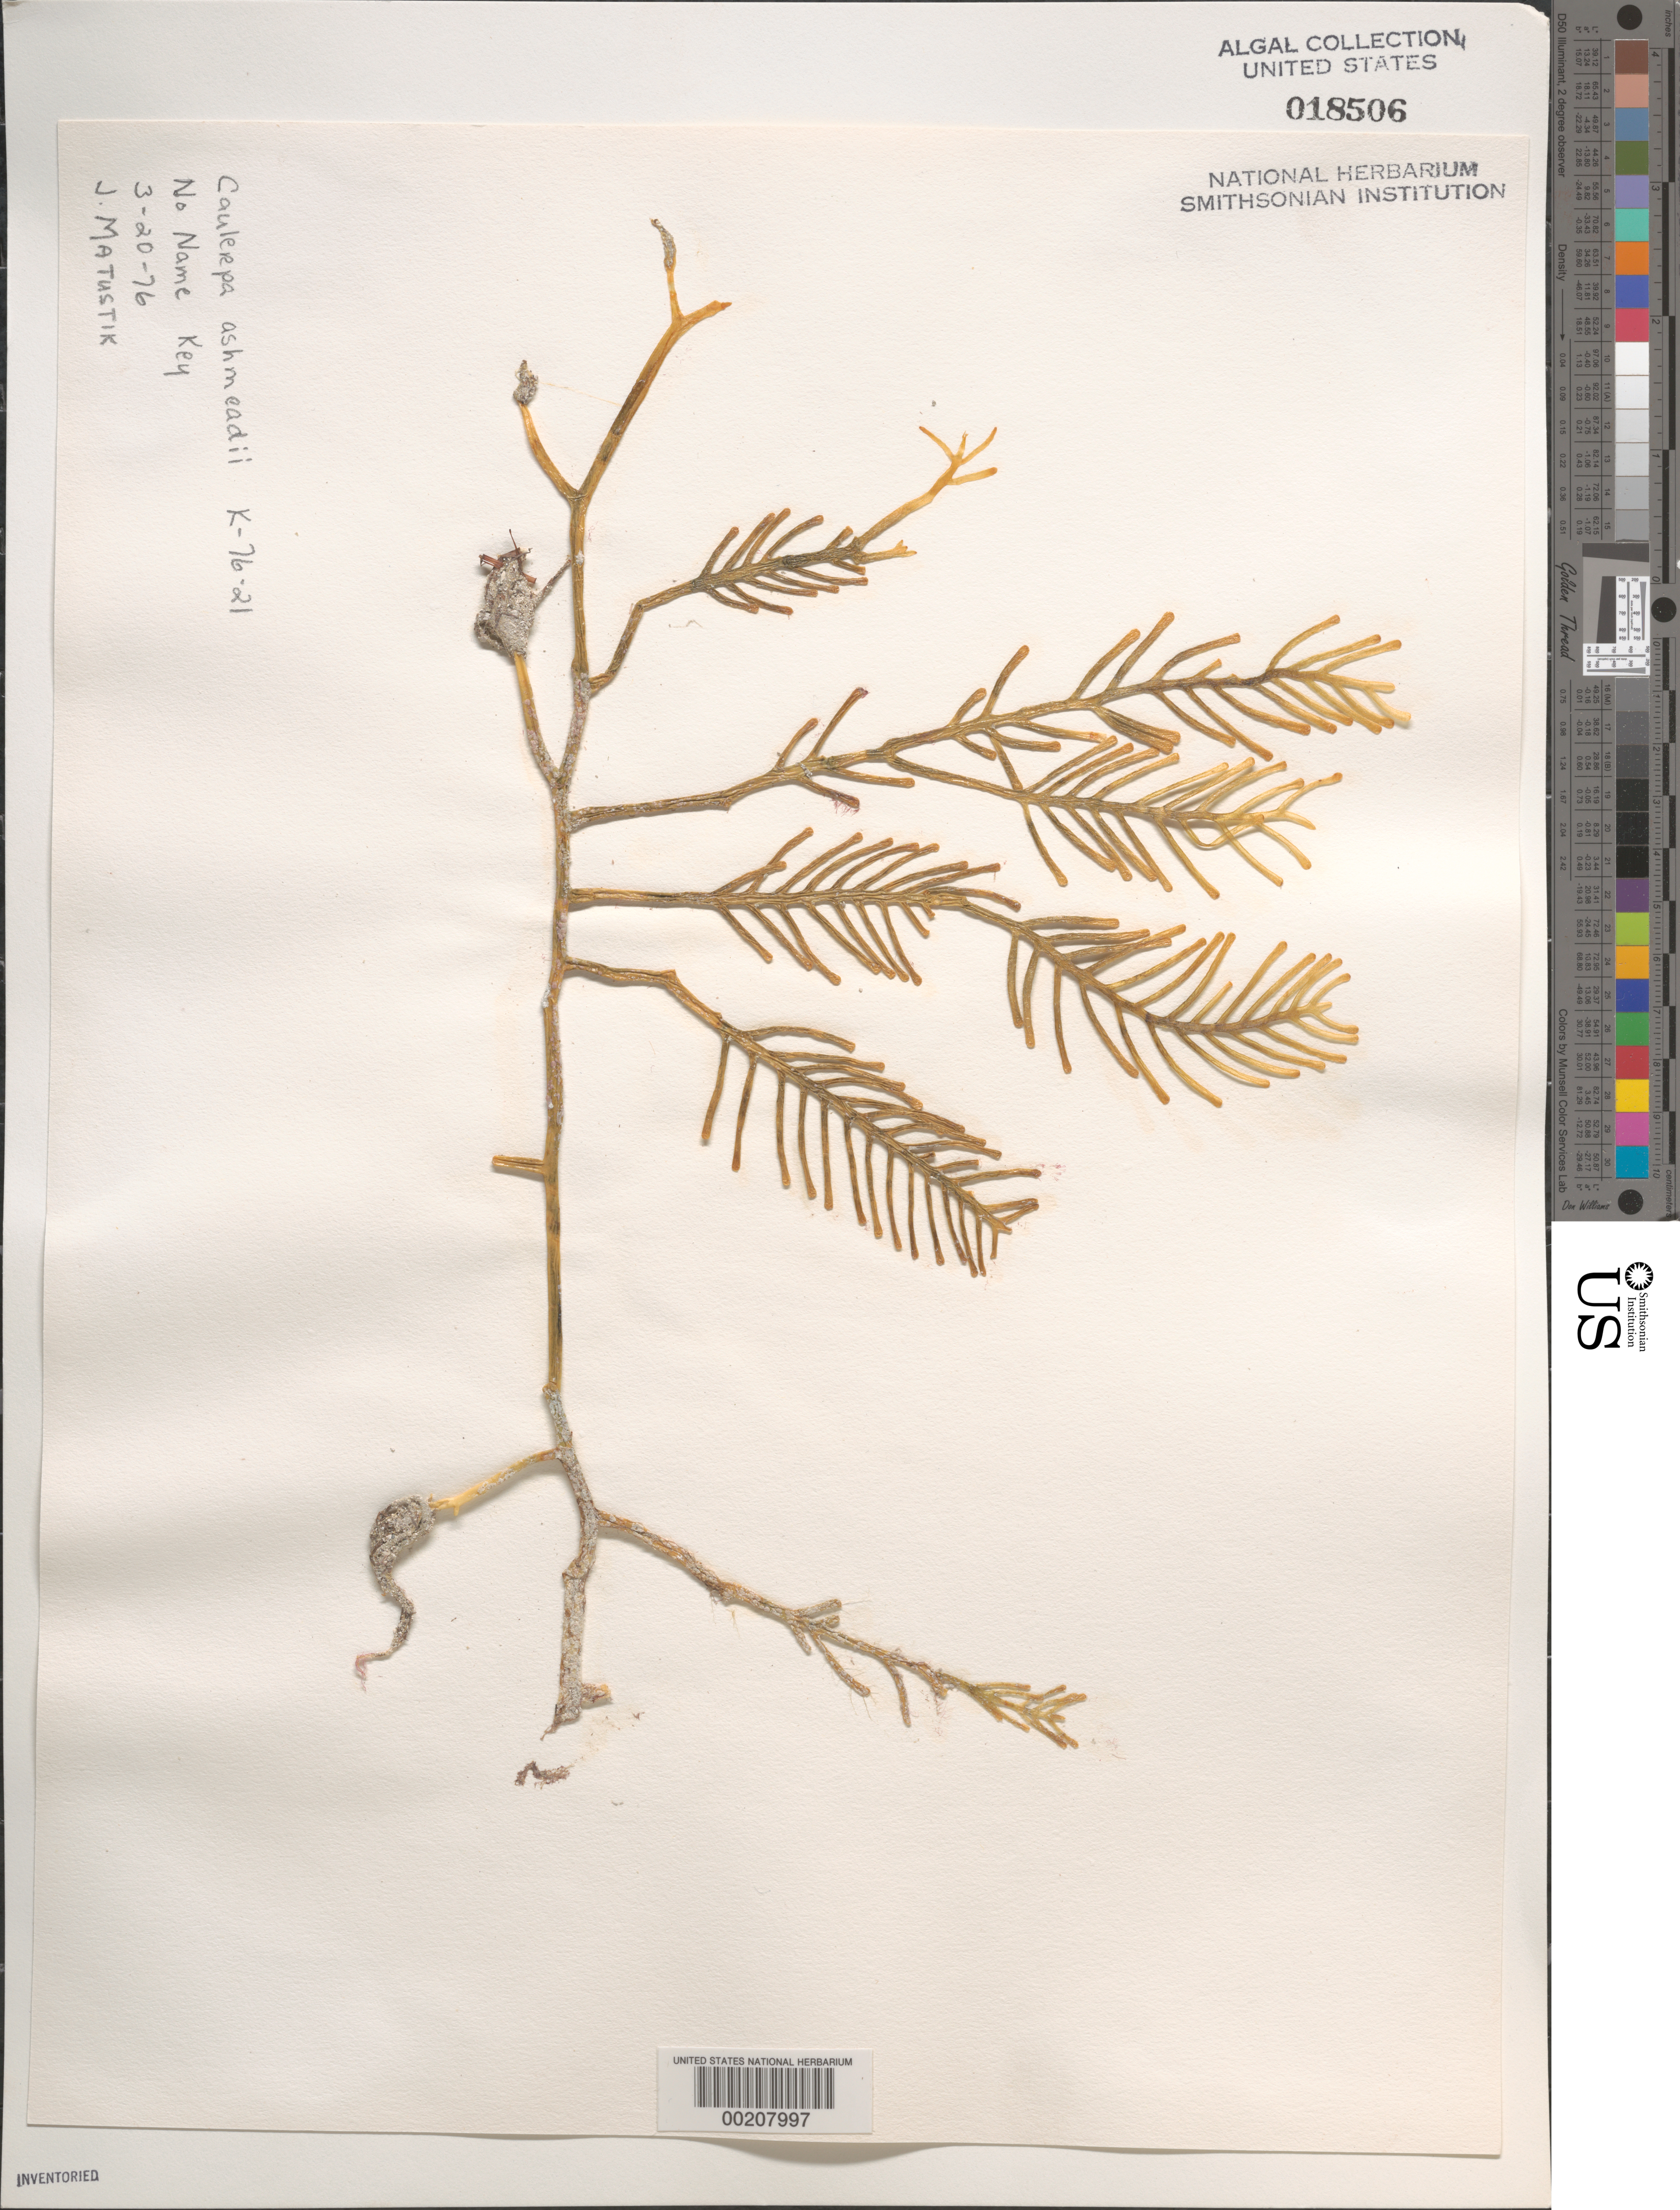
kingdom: Plantae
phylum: Chlorophyta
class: Ulvophyceae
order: Bryopsidales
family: Caulerpaceae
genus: Caulerpa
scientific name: Caulerpa ashmeadii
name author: Harv.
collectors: J. Matustik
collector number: K-76-21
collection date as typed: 20 Mar 1976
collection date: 1976-03-20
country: United States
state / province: Florida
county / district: Monroe County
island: No Name Key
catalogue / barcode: US 18506